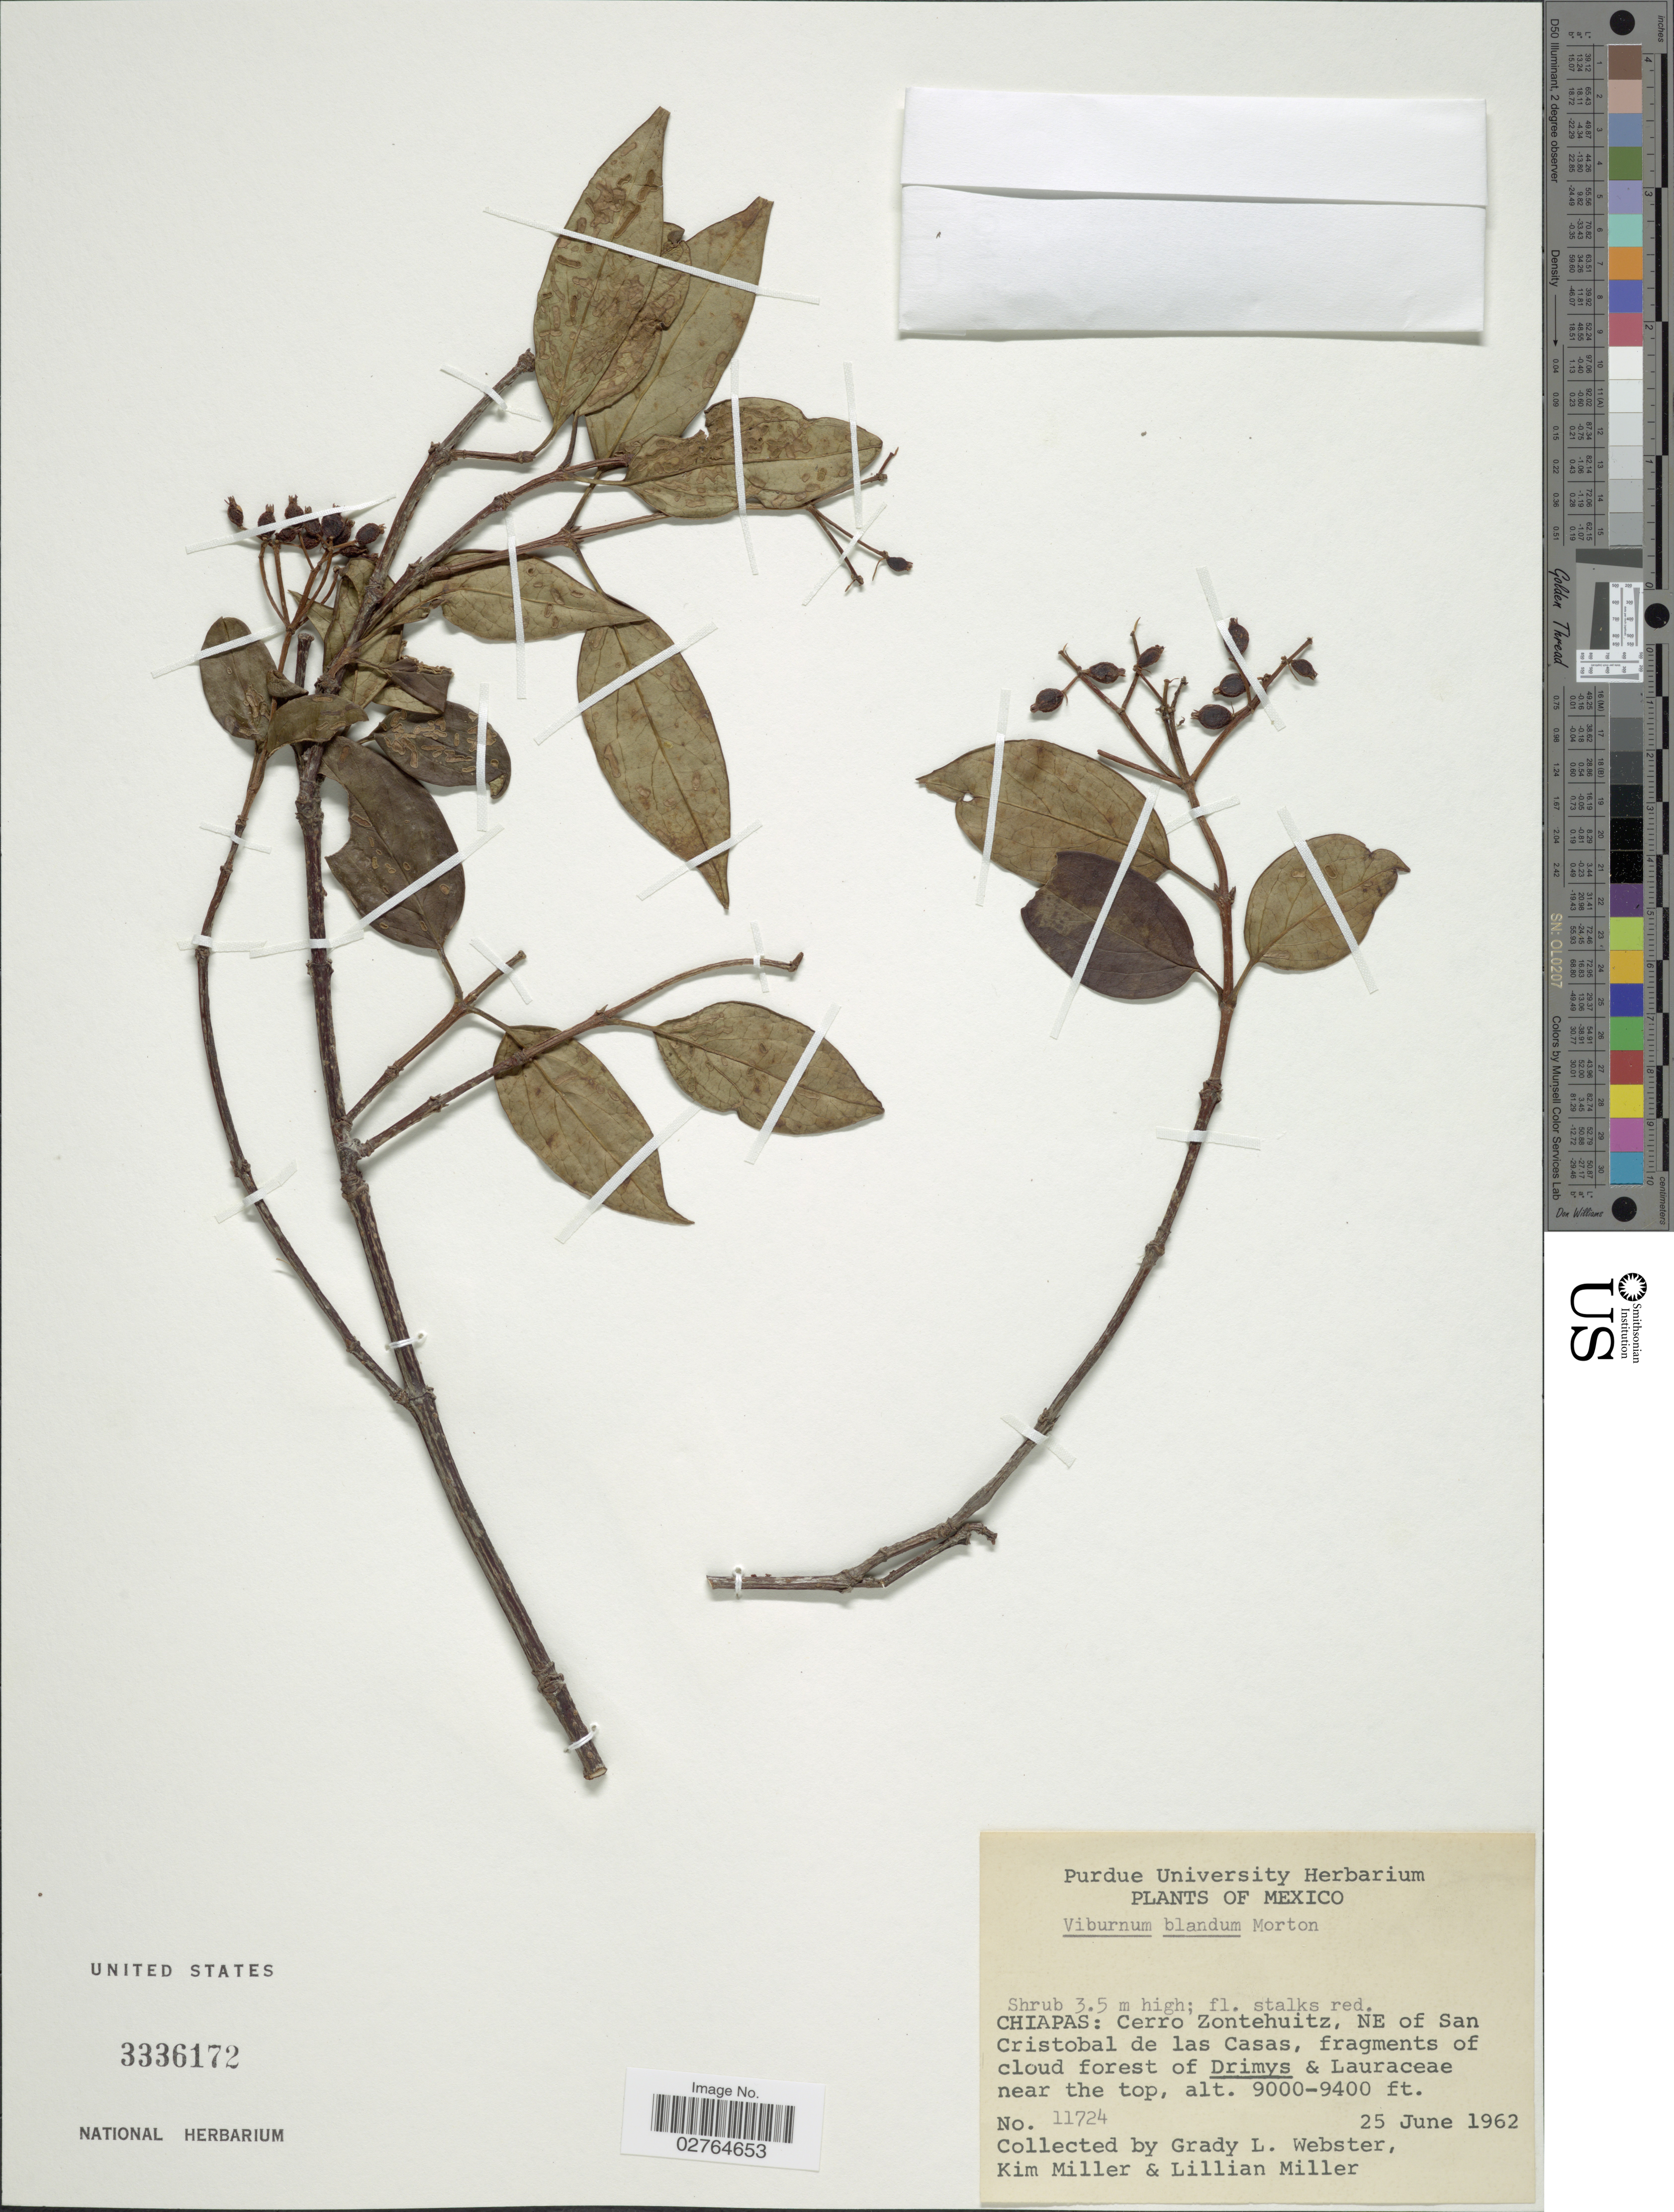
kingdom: Plantae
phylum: Tracheophyta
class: Magnoliopsida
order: Dipsacales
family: Viburnaceae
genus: Viburnum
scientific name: Viburnum acutifolium subsp. blandum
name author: (C.V. Morton) Villarreal & A.E. Estrada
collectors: G. L. Webster, K. Miller & L. Miller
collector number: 11724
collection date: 1962-06-25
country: Mexico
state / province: Chiapas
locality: Cerro Zontehuitz, NE of San Cristobal de las Casas.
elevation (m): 2743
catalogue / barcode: US 3336172